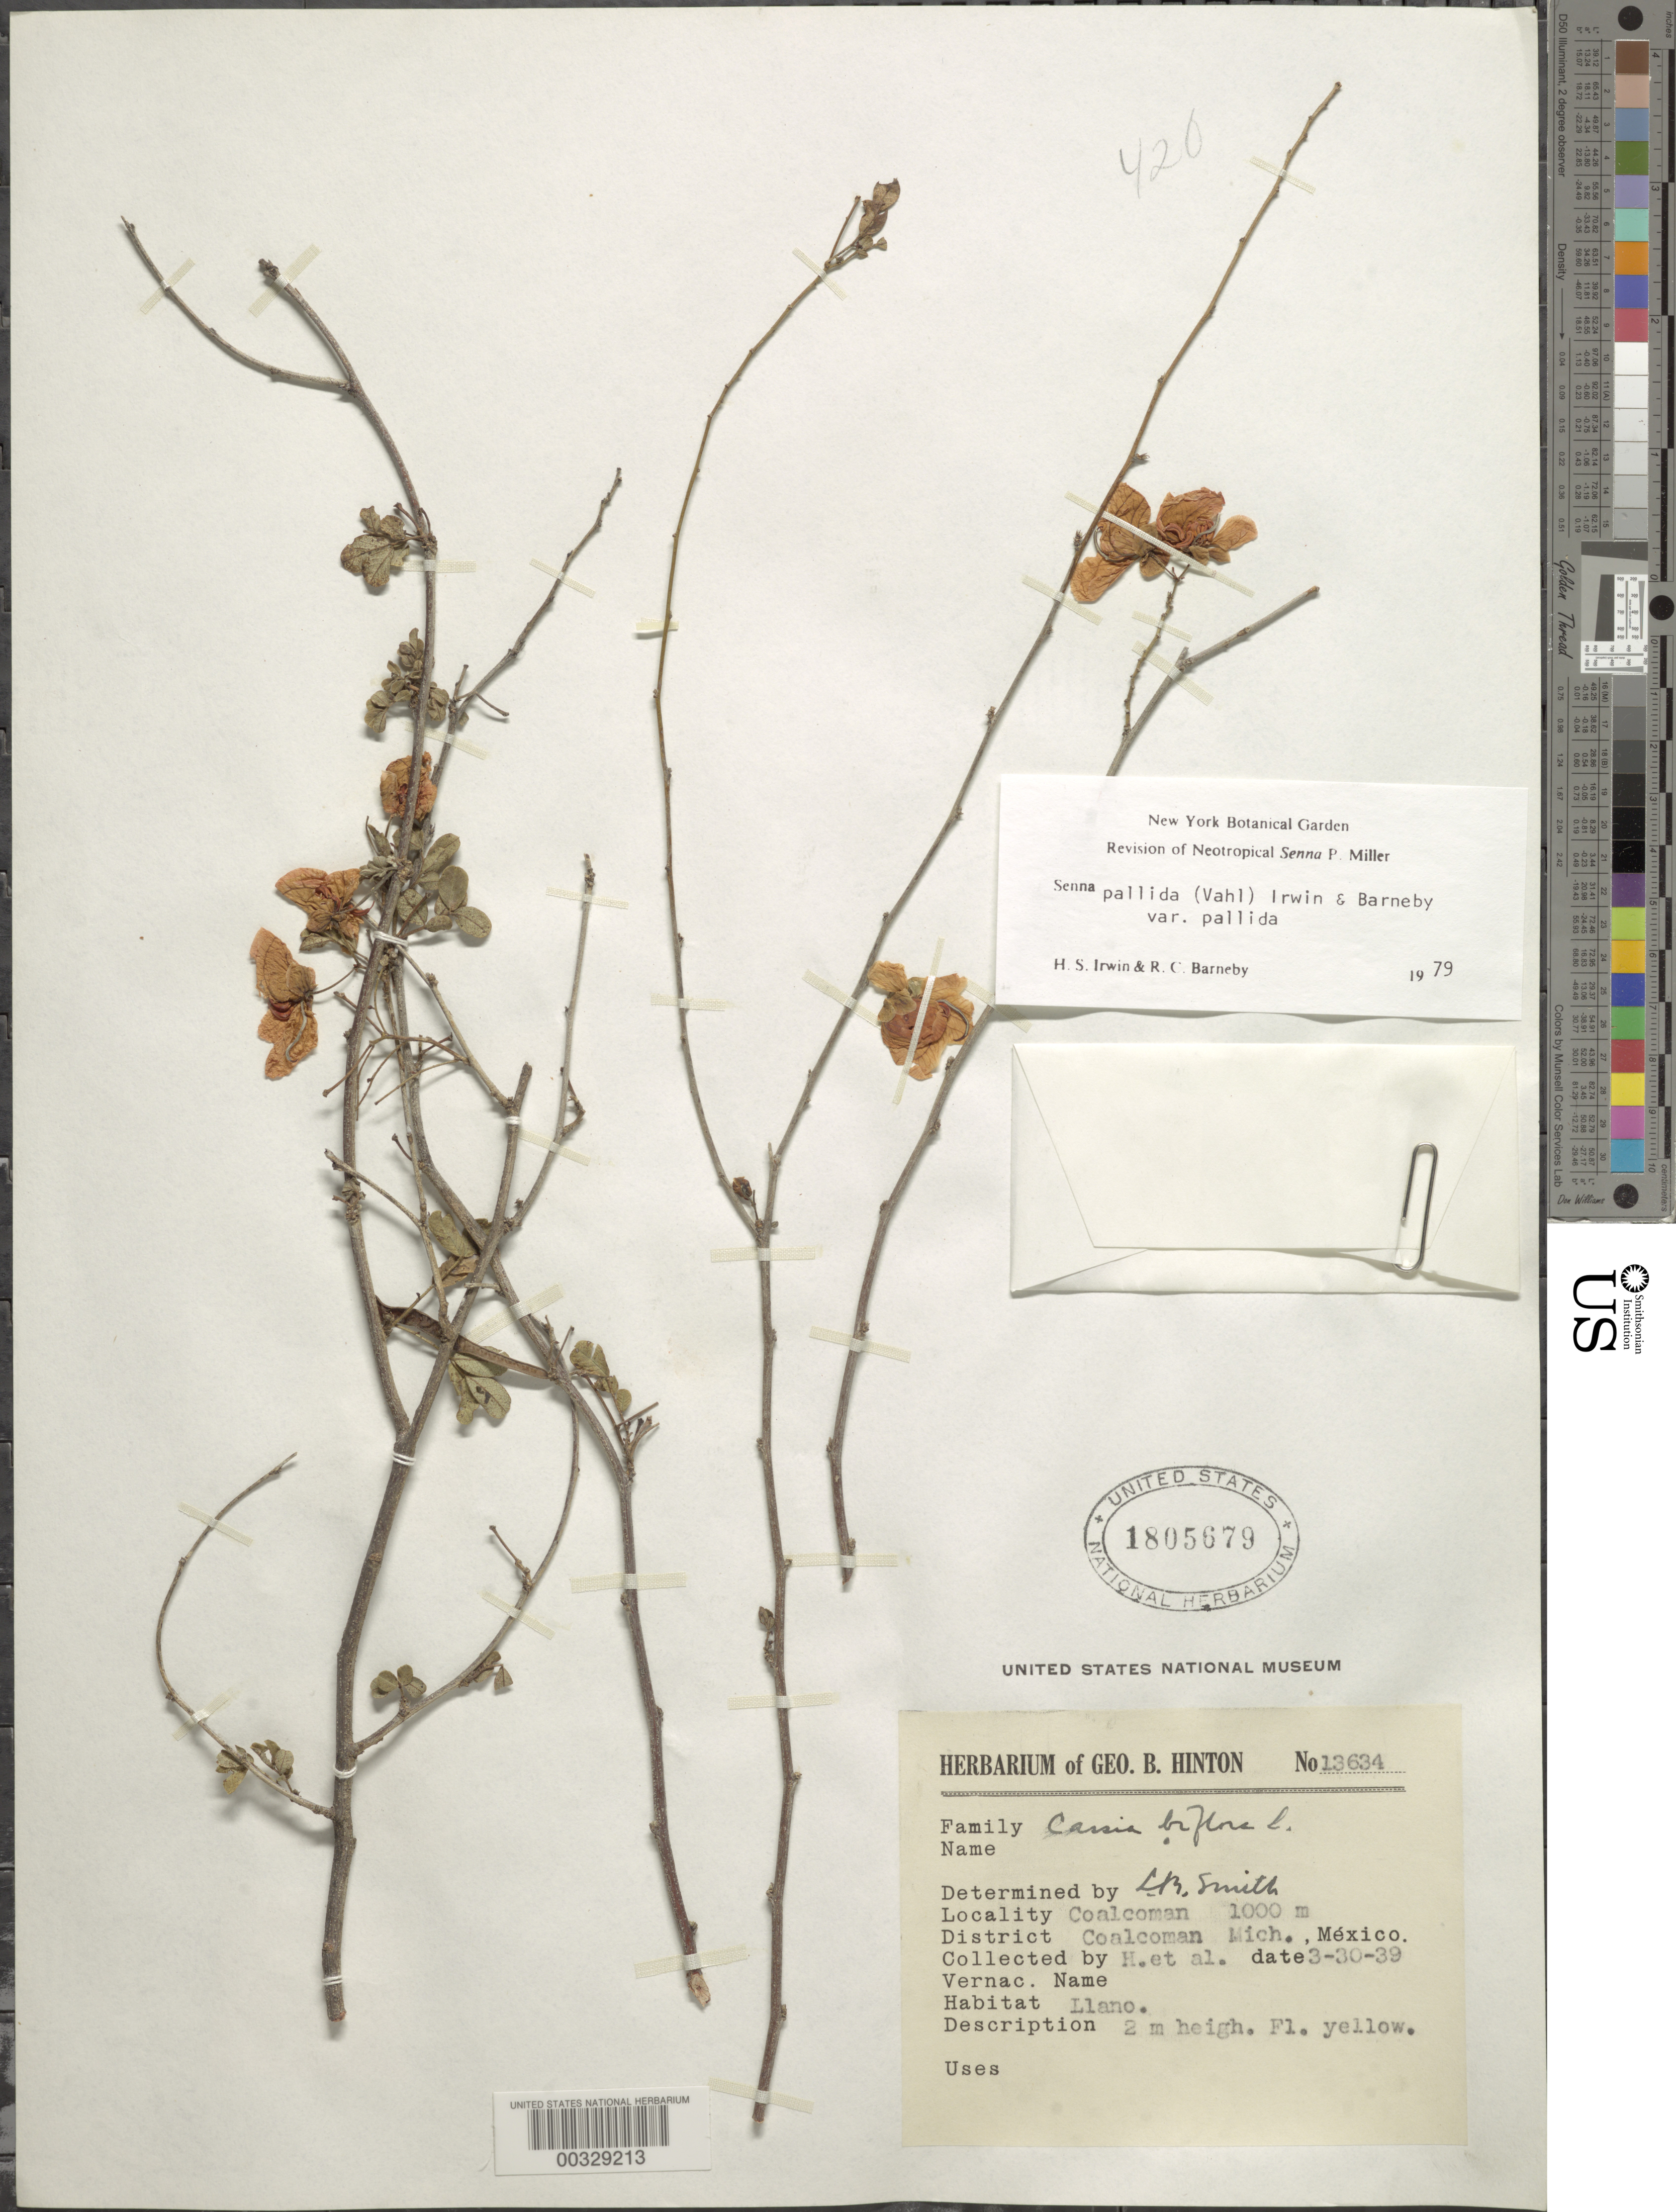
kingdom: Plantae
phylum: Tracheophyta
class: Magnoliopsida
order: Fabales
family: Fabaceae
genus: Senna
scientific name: Senna pallida var. pallida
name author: (Vahl) H.S. Irwin & Barneby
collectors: G. B. Hinton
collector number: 13634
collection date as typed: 30 Mar 1939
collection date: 1939-03-30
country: Mexico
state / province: Michoacán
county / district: Coalcomán De Vazquez Pallares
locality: Coalcomán Mun. (?), Coalcomán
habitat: Llano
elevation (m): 1000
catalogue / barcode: US 1805679